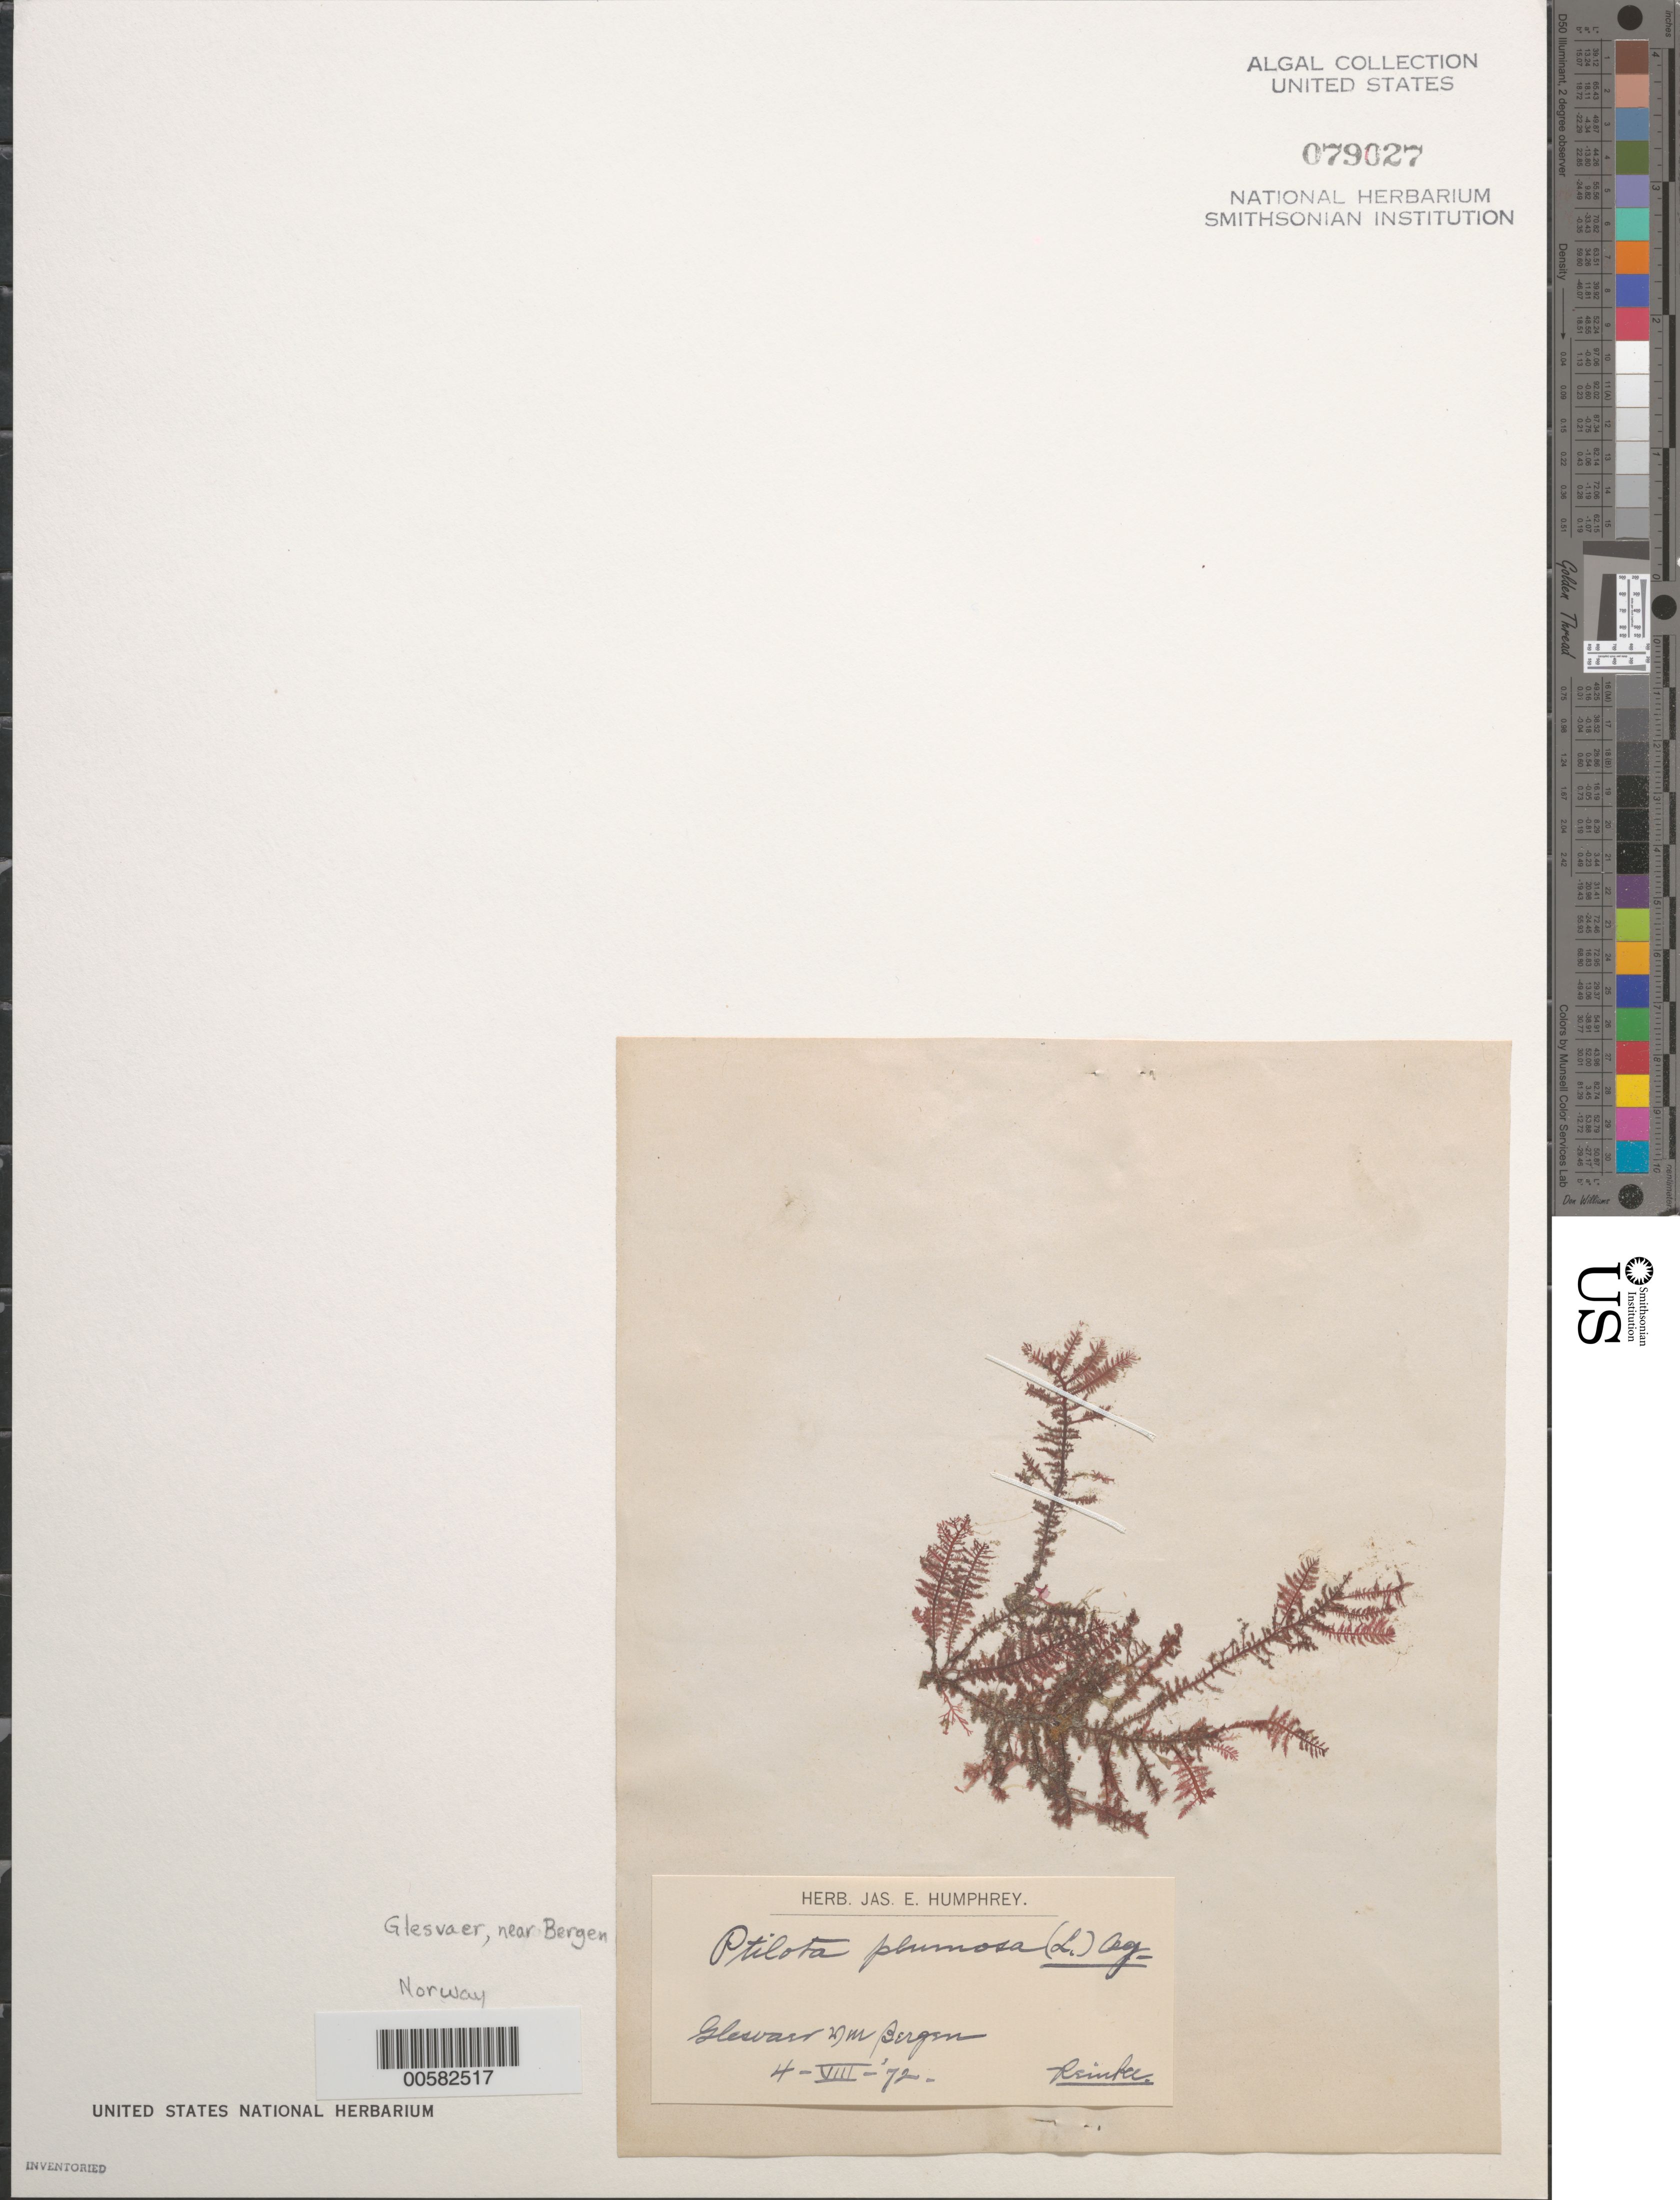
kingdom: Plantae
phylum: Rhodophyta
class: Florideophyceae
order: Ceramiales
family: Wrangeliaceae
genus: Ptilota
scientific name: Ptilota gunneri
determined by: Algae name updating Project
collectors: J. Reinke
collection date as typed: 04 Aug 1872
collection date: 1872-08-04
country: Norway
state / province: Hordaland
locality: Glesvaer, near bergen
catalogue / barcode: US 79027